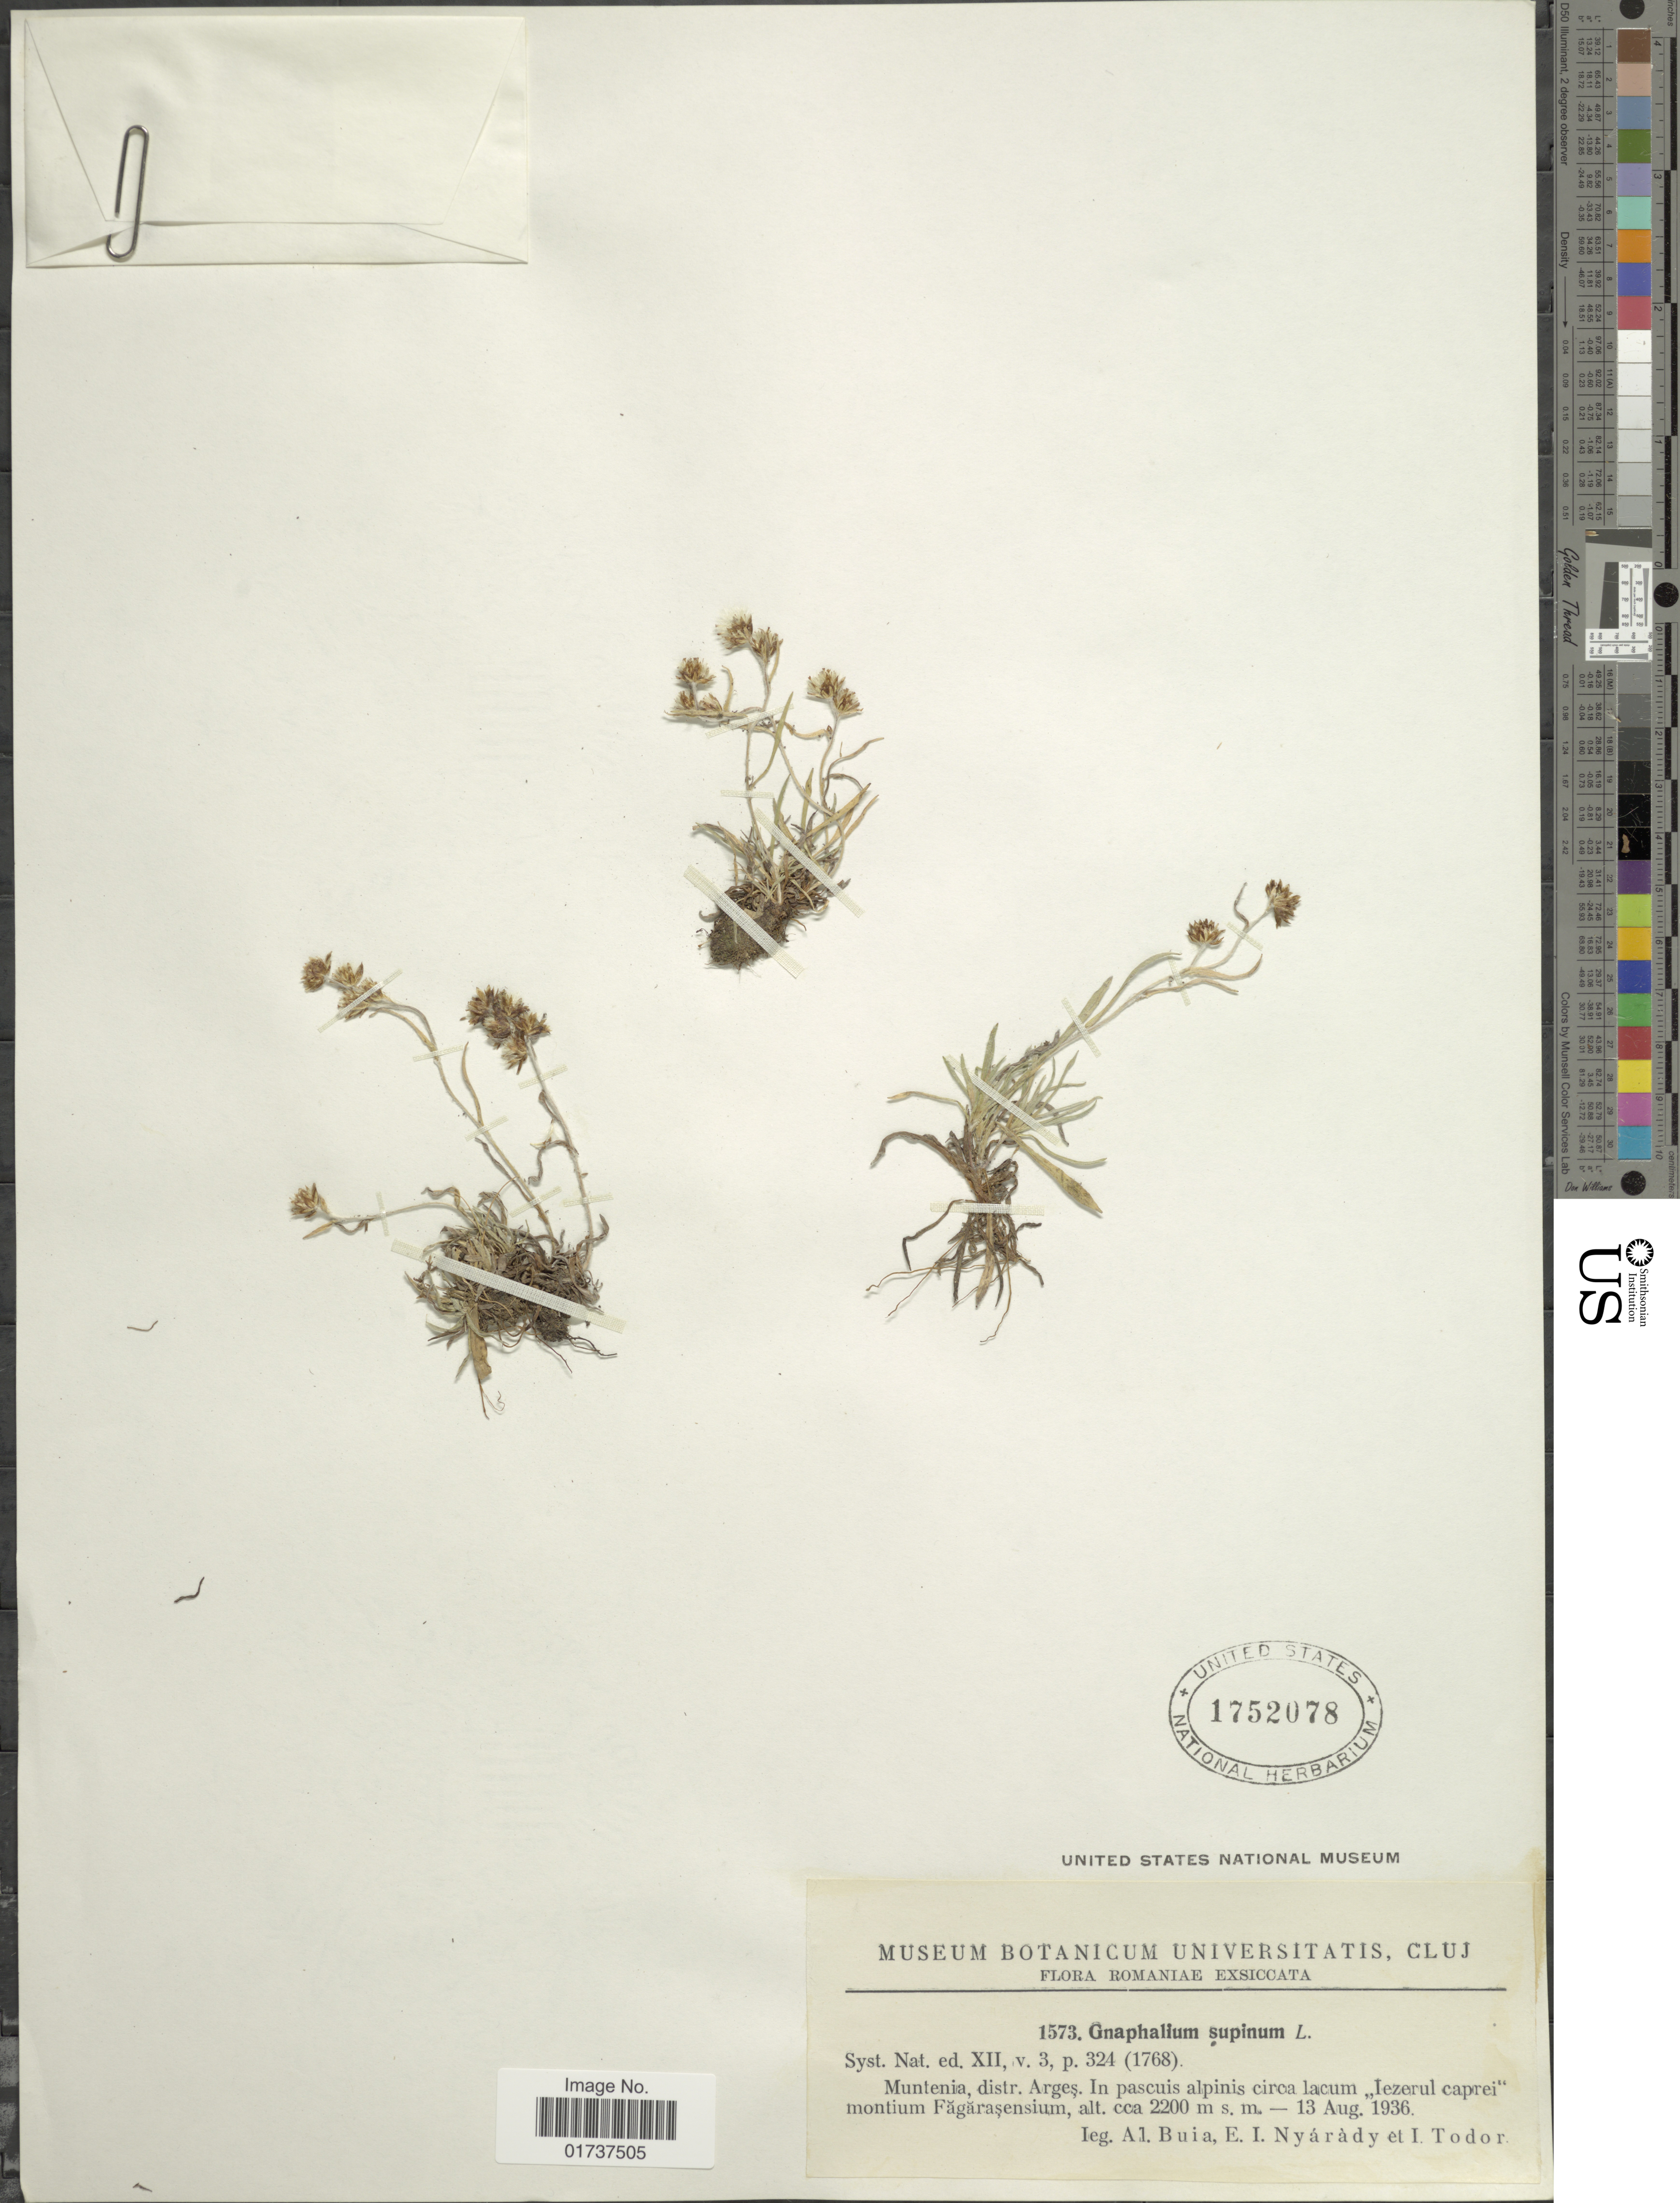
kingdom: Plantae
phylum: Tracheophyta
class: Magnoliopsida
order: Asterales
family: Asteraceae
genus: Gnaphalium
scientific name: Gnaphalium supinum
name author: L.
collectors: A. Buia, E. Nyárády & I. Todor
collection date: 1936-08-13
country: Romania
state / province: Arges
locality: Muntenia, distr. Arges, in pascuis alpinis circa lacum Iezerul caprei, montium Fagarasensium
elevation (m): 2200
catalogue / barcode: US 1752078